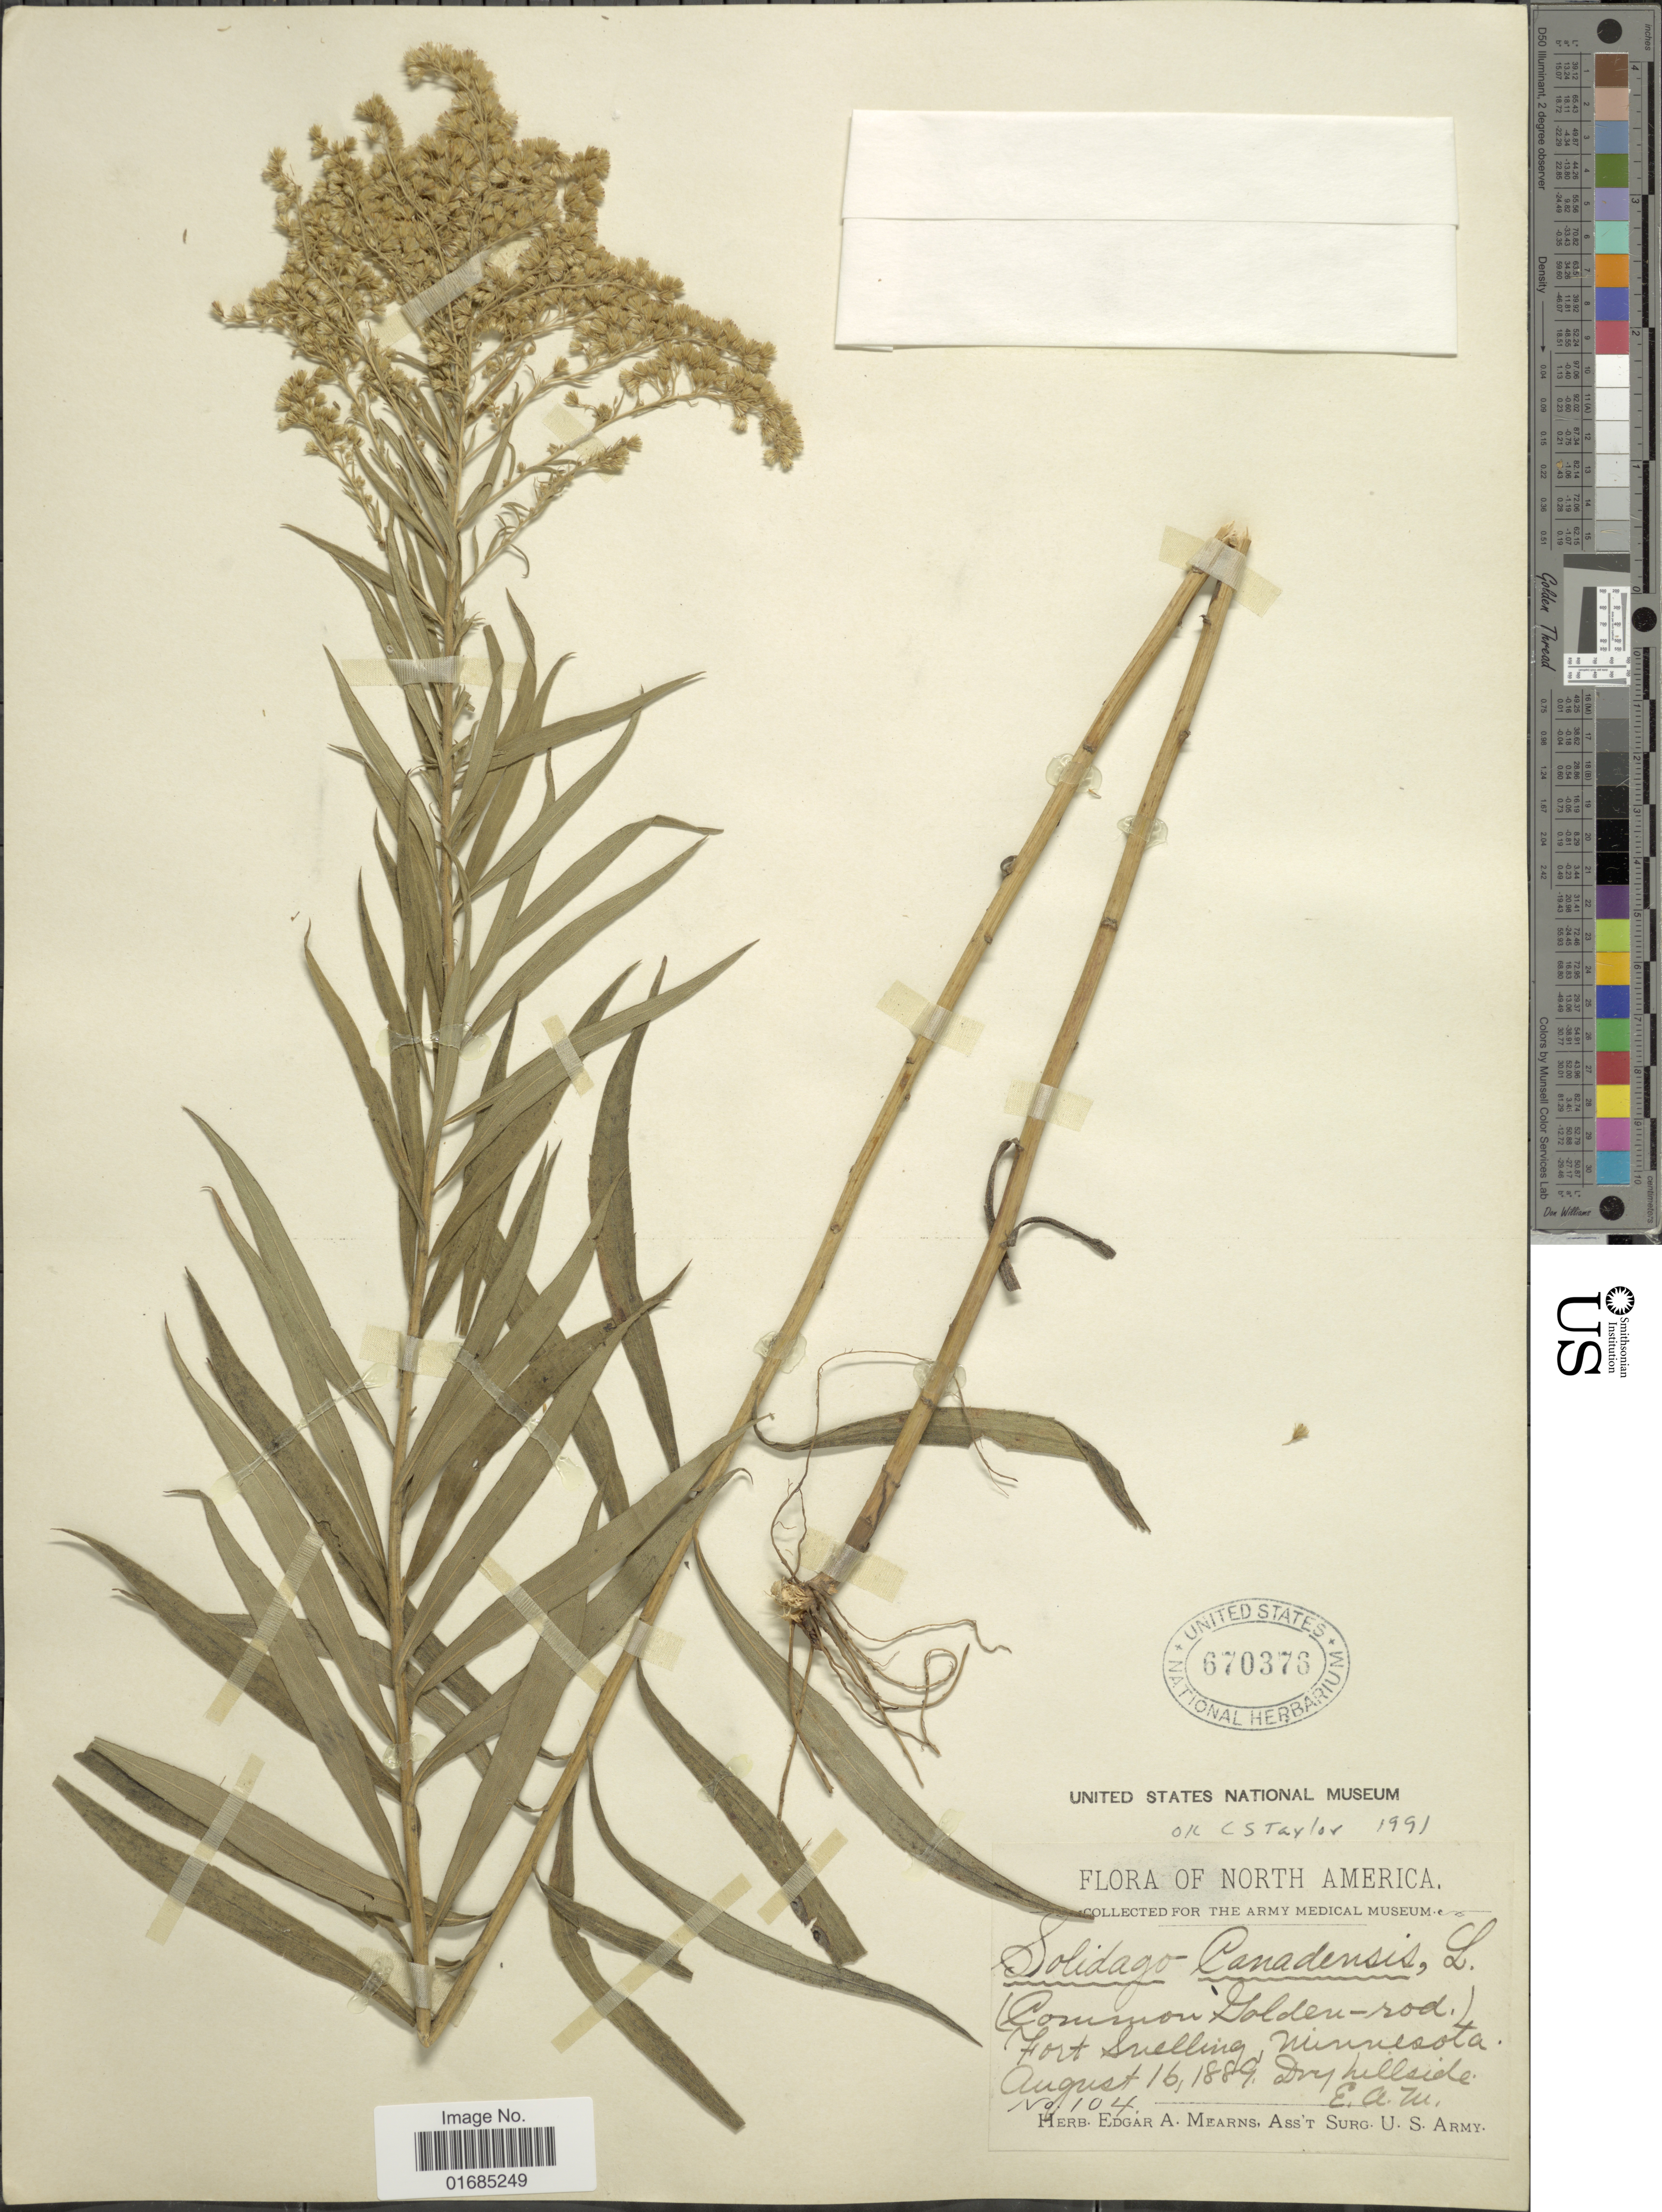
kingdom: Plantae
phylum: Tracheophyta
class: Magnoliopsida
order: Asterales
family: Asteraceae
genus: Solidago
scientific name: Solidago canadensis var. canadensis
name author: L.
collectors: E. A. Mearns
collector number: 104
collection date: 1889-08-16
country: United States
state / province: Minnesota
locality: (Common Golden-rod.), Fort Suelling, dry hillside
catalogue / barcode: US 670376